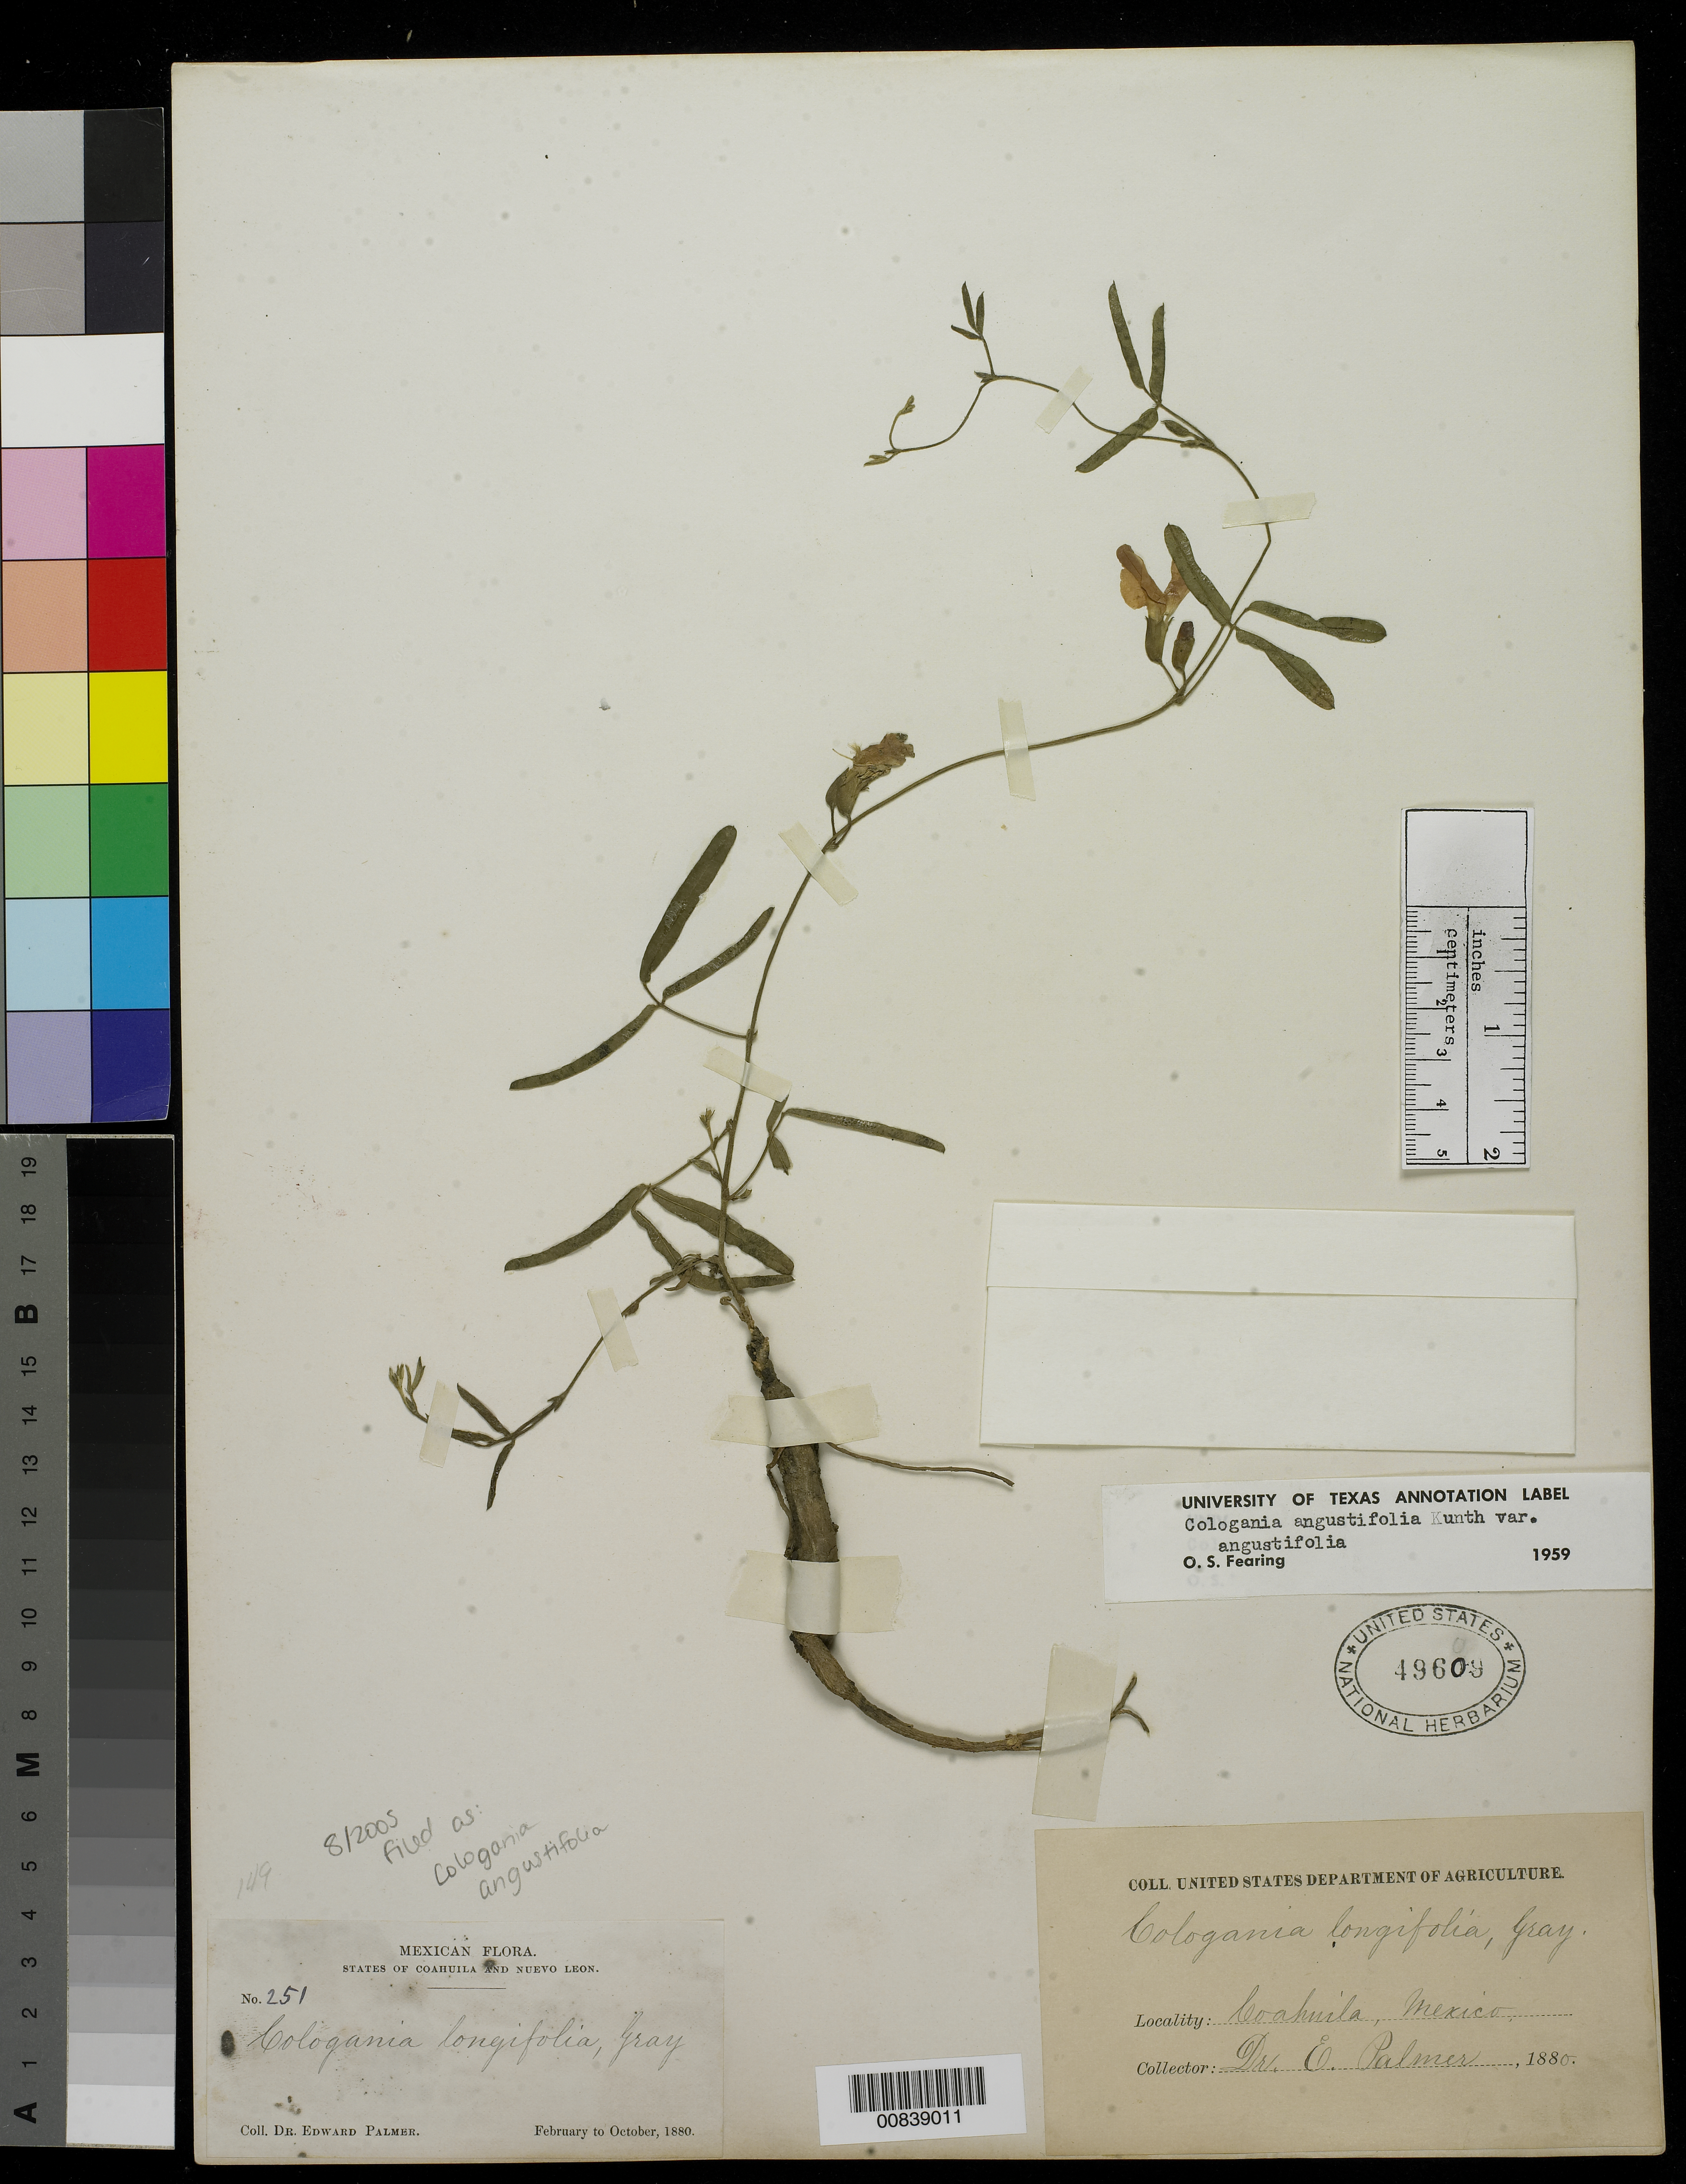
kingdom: Plantae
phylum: Tracheophyta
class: Magnoliopsida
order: Fabales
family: Fabaceae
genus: Cologania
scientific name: Cologania angustifolia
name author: Kunth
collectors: E. Palmer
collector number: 251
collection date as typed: Feb 1880 to -- Oct 1880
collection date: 1880-02/1880-10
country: Mexico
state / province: Coahuila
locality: Coahuila.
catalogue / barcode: US 49609